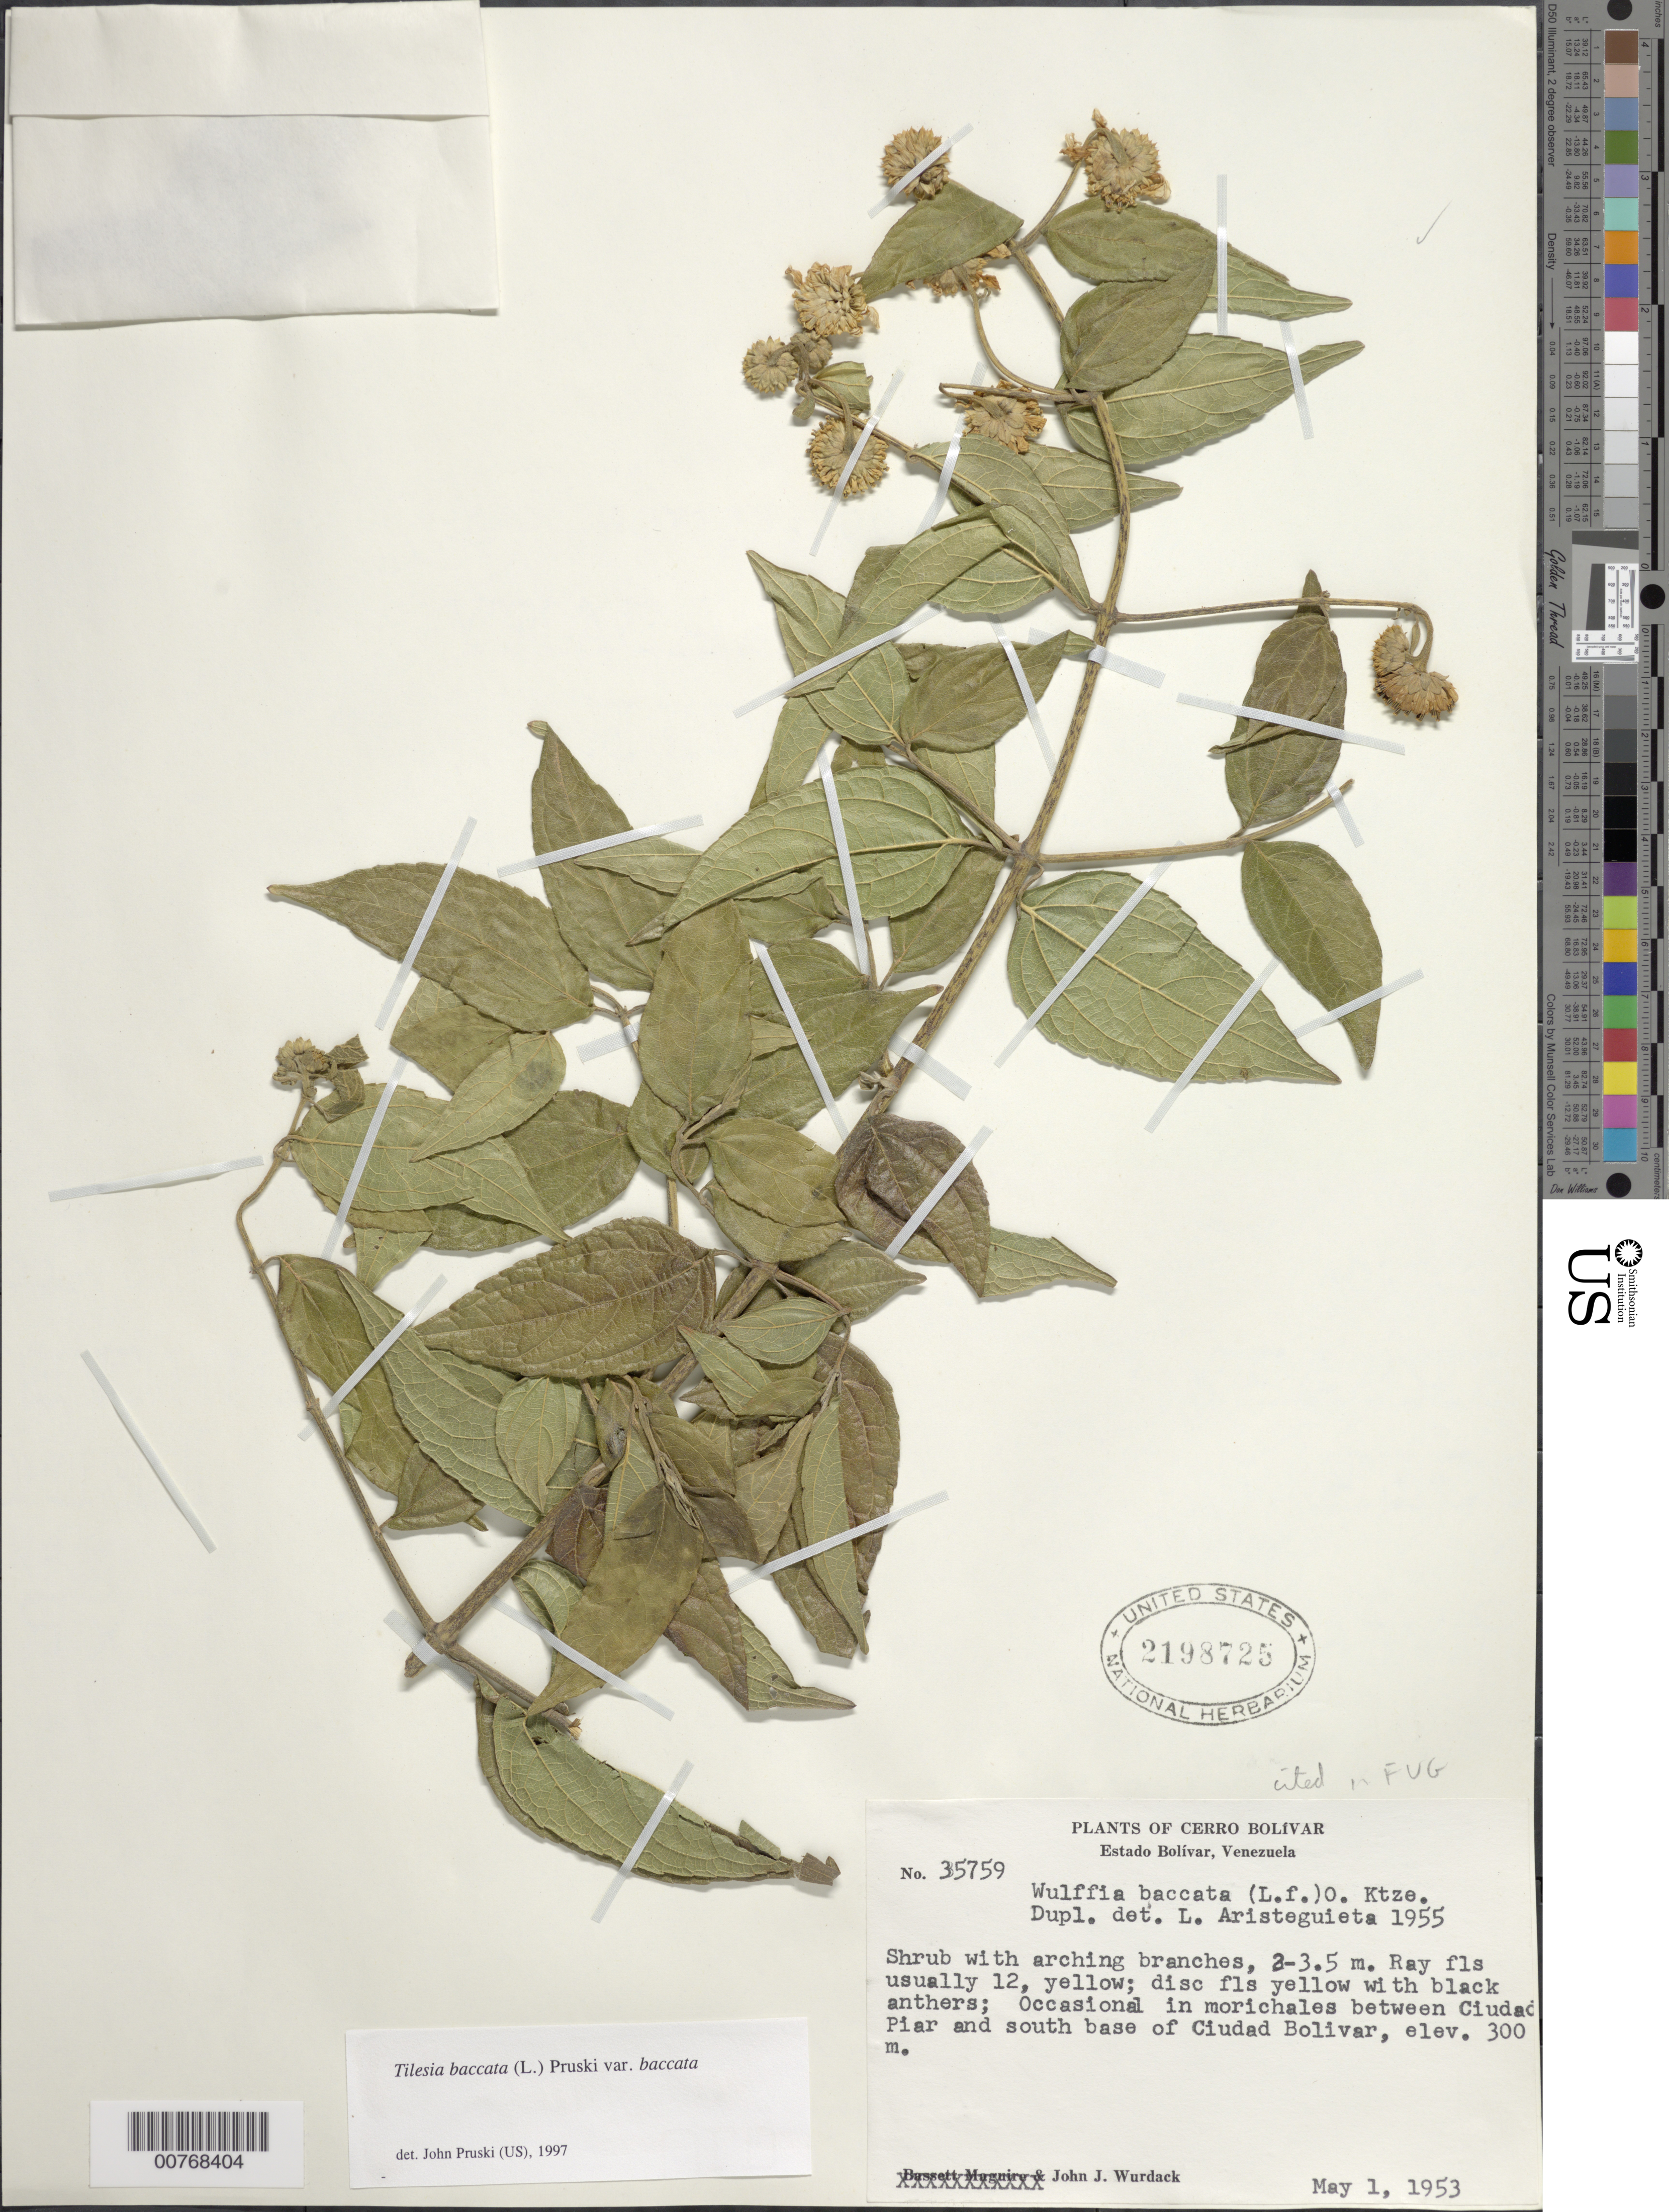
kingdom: Plantae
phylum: Tracheophyta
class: Magnoliopsida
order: Asterales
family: Asteraceae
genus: Wulffia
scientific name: Wulffia baccata var. baccata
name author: (L.) Kuntze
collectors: J. J. Wurdack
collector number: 35759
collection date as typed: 1-May-53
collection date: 1953-05-01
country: Venezuela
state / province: Bolívar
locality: Ciudad Piar to S base of Ciudad Bolívar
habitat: Morichals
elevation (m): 300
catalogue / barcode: US 2198725